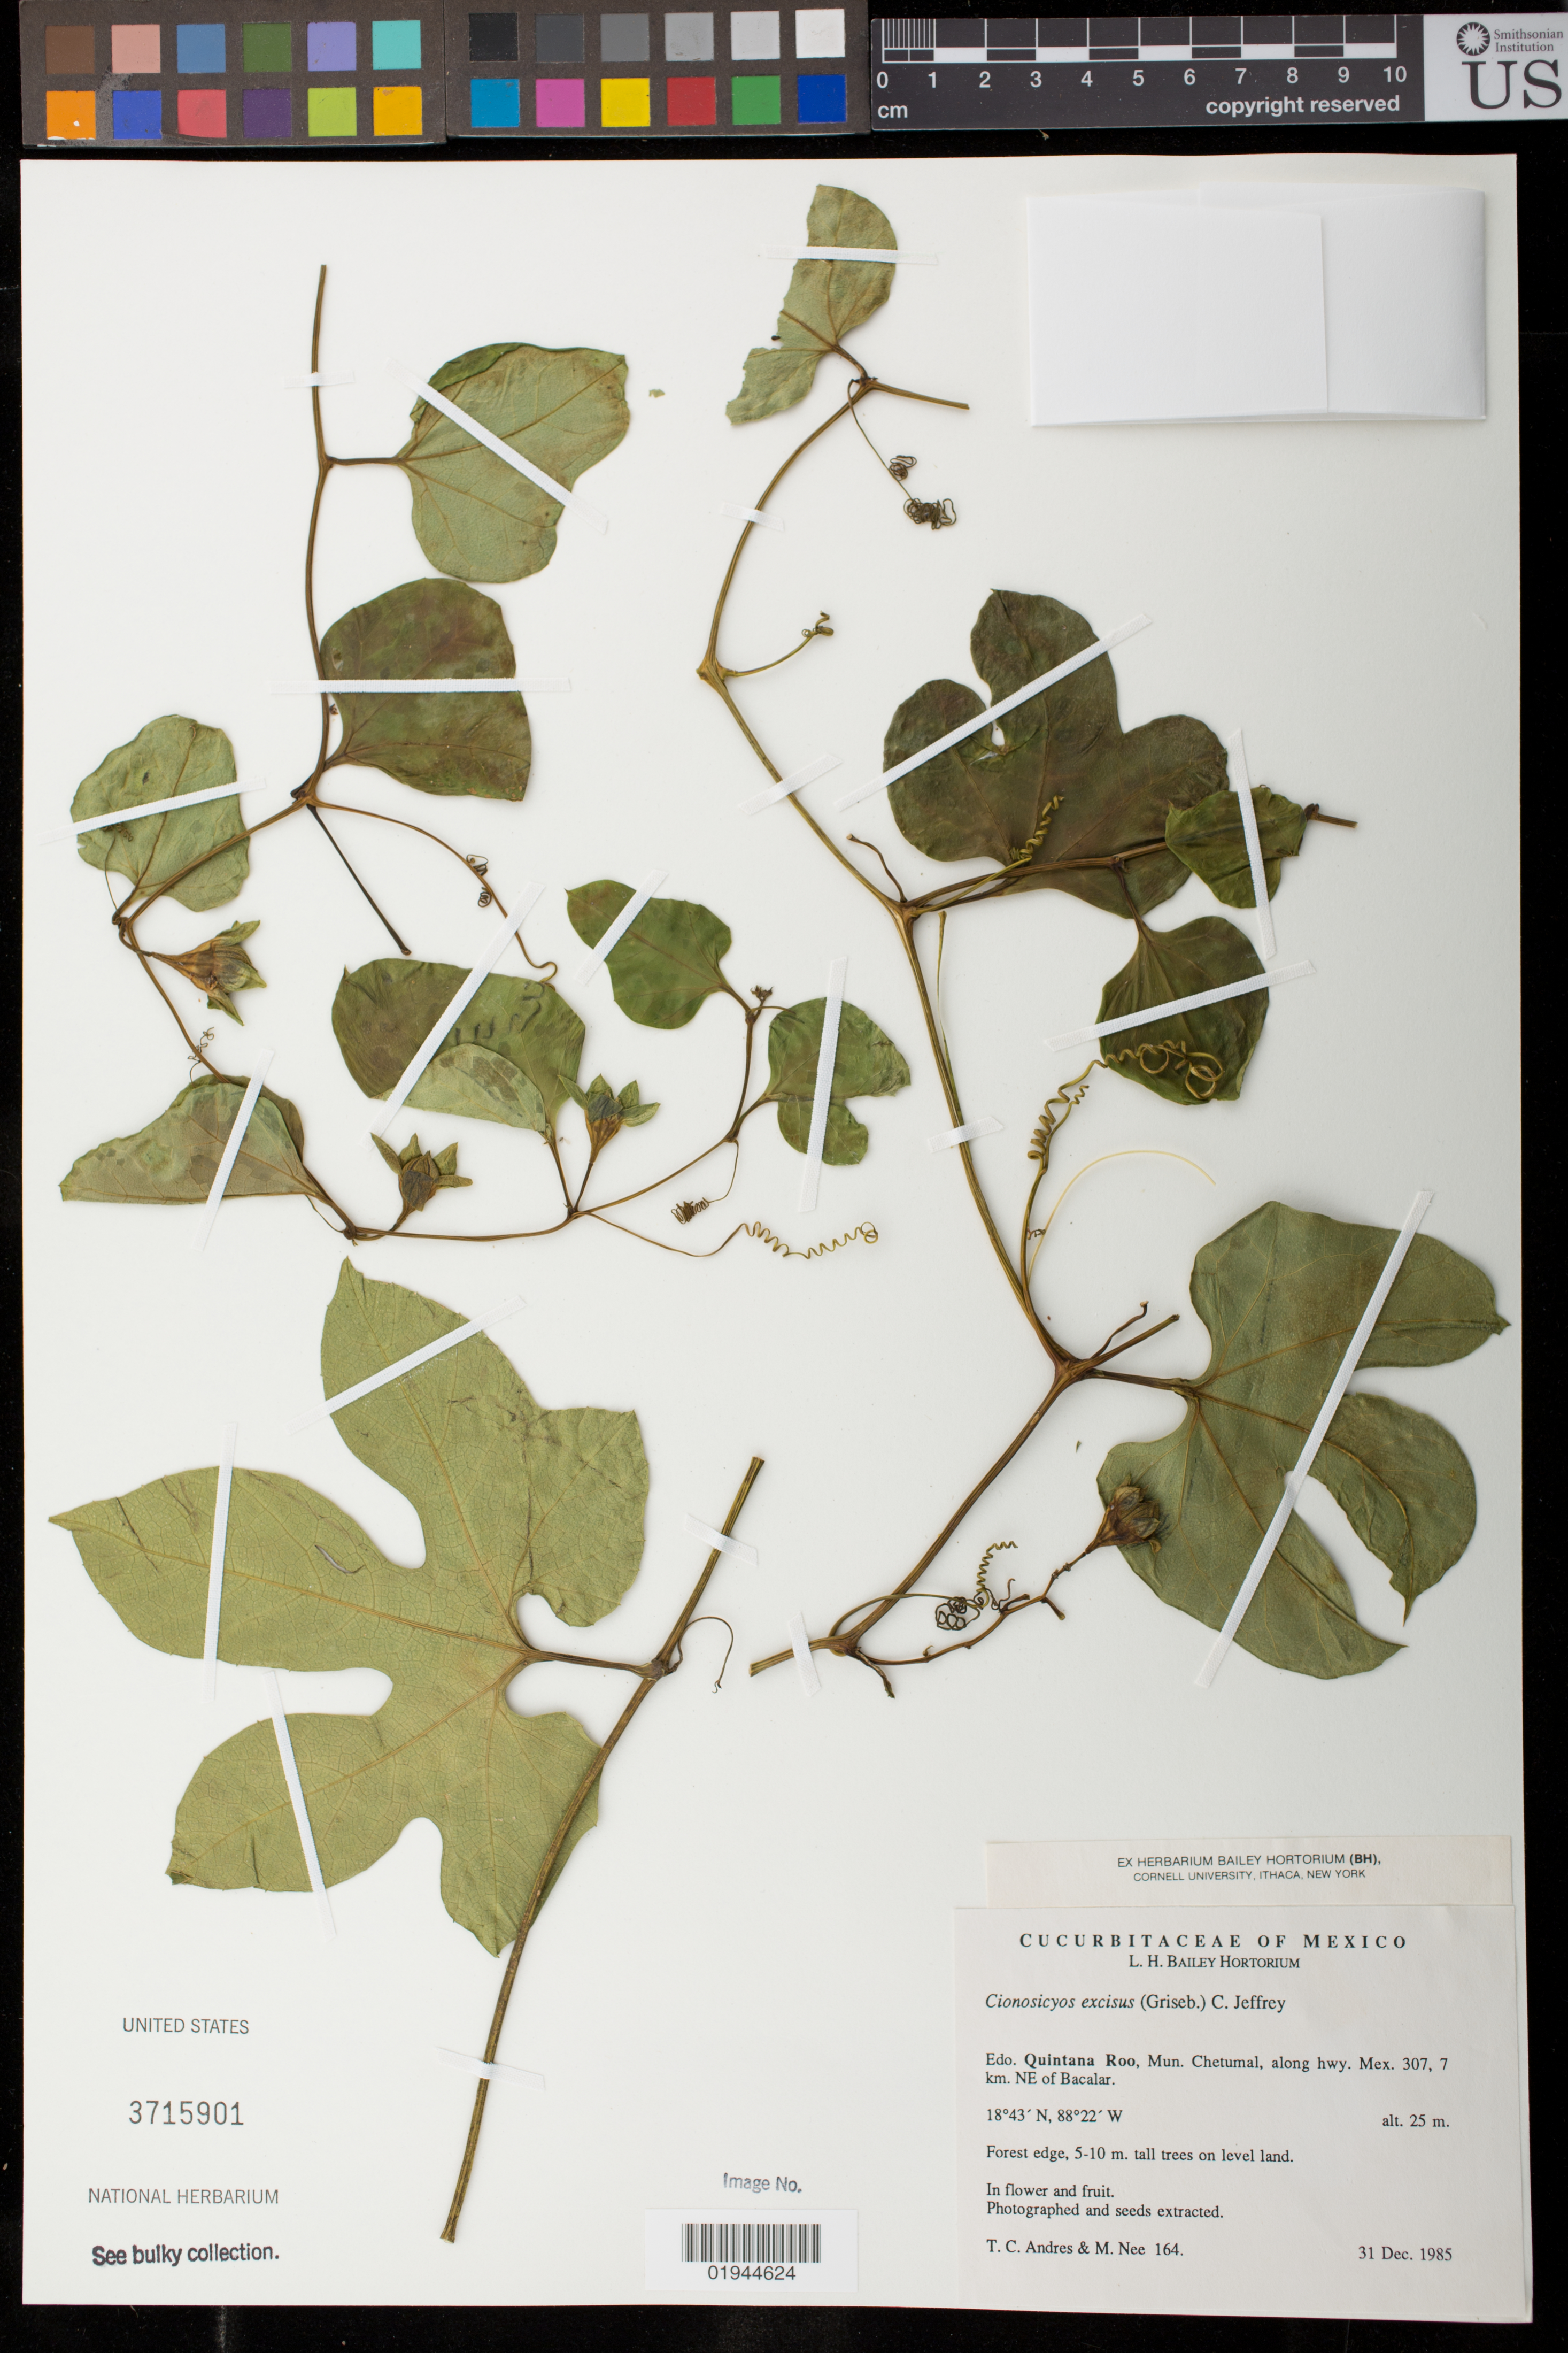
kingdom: Plantae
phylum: Tracheophyta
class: Magnoliopsida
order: Cucurbitales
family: Cucurbitaceae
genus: Cionosicys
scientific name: Cionosicys excisus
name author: (Griseb.) C. Jeffrey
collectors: T. C. Andres & M. Nee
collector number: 164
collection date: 1985-12-31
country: Mexico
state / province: Quintana Roo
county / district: Chetumal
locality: Along hwy. Mex. 307, 7 km NE of Bacalar.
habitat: forest edge, level land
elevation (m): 25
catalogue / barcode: US 3715901